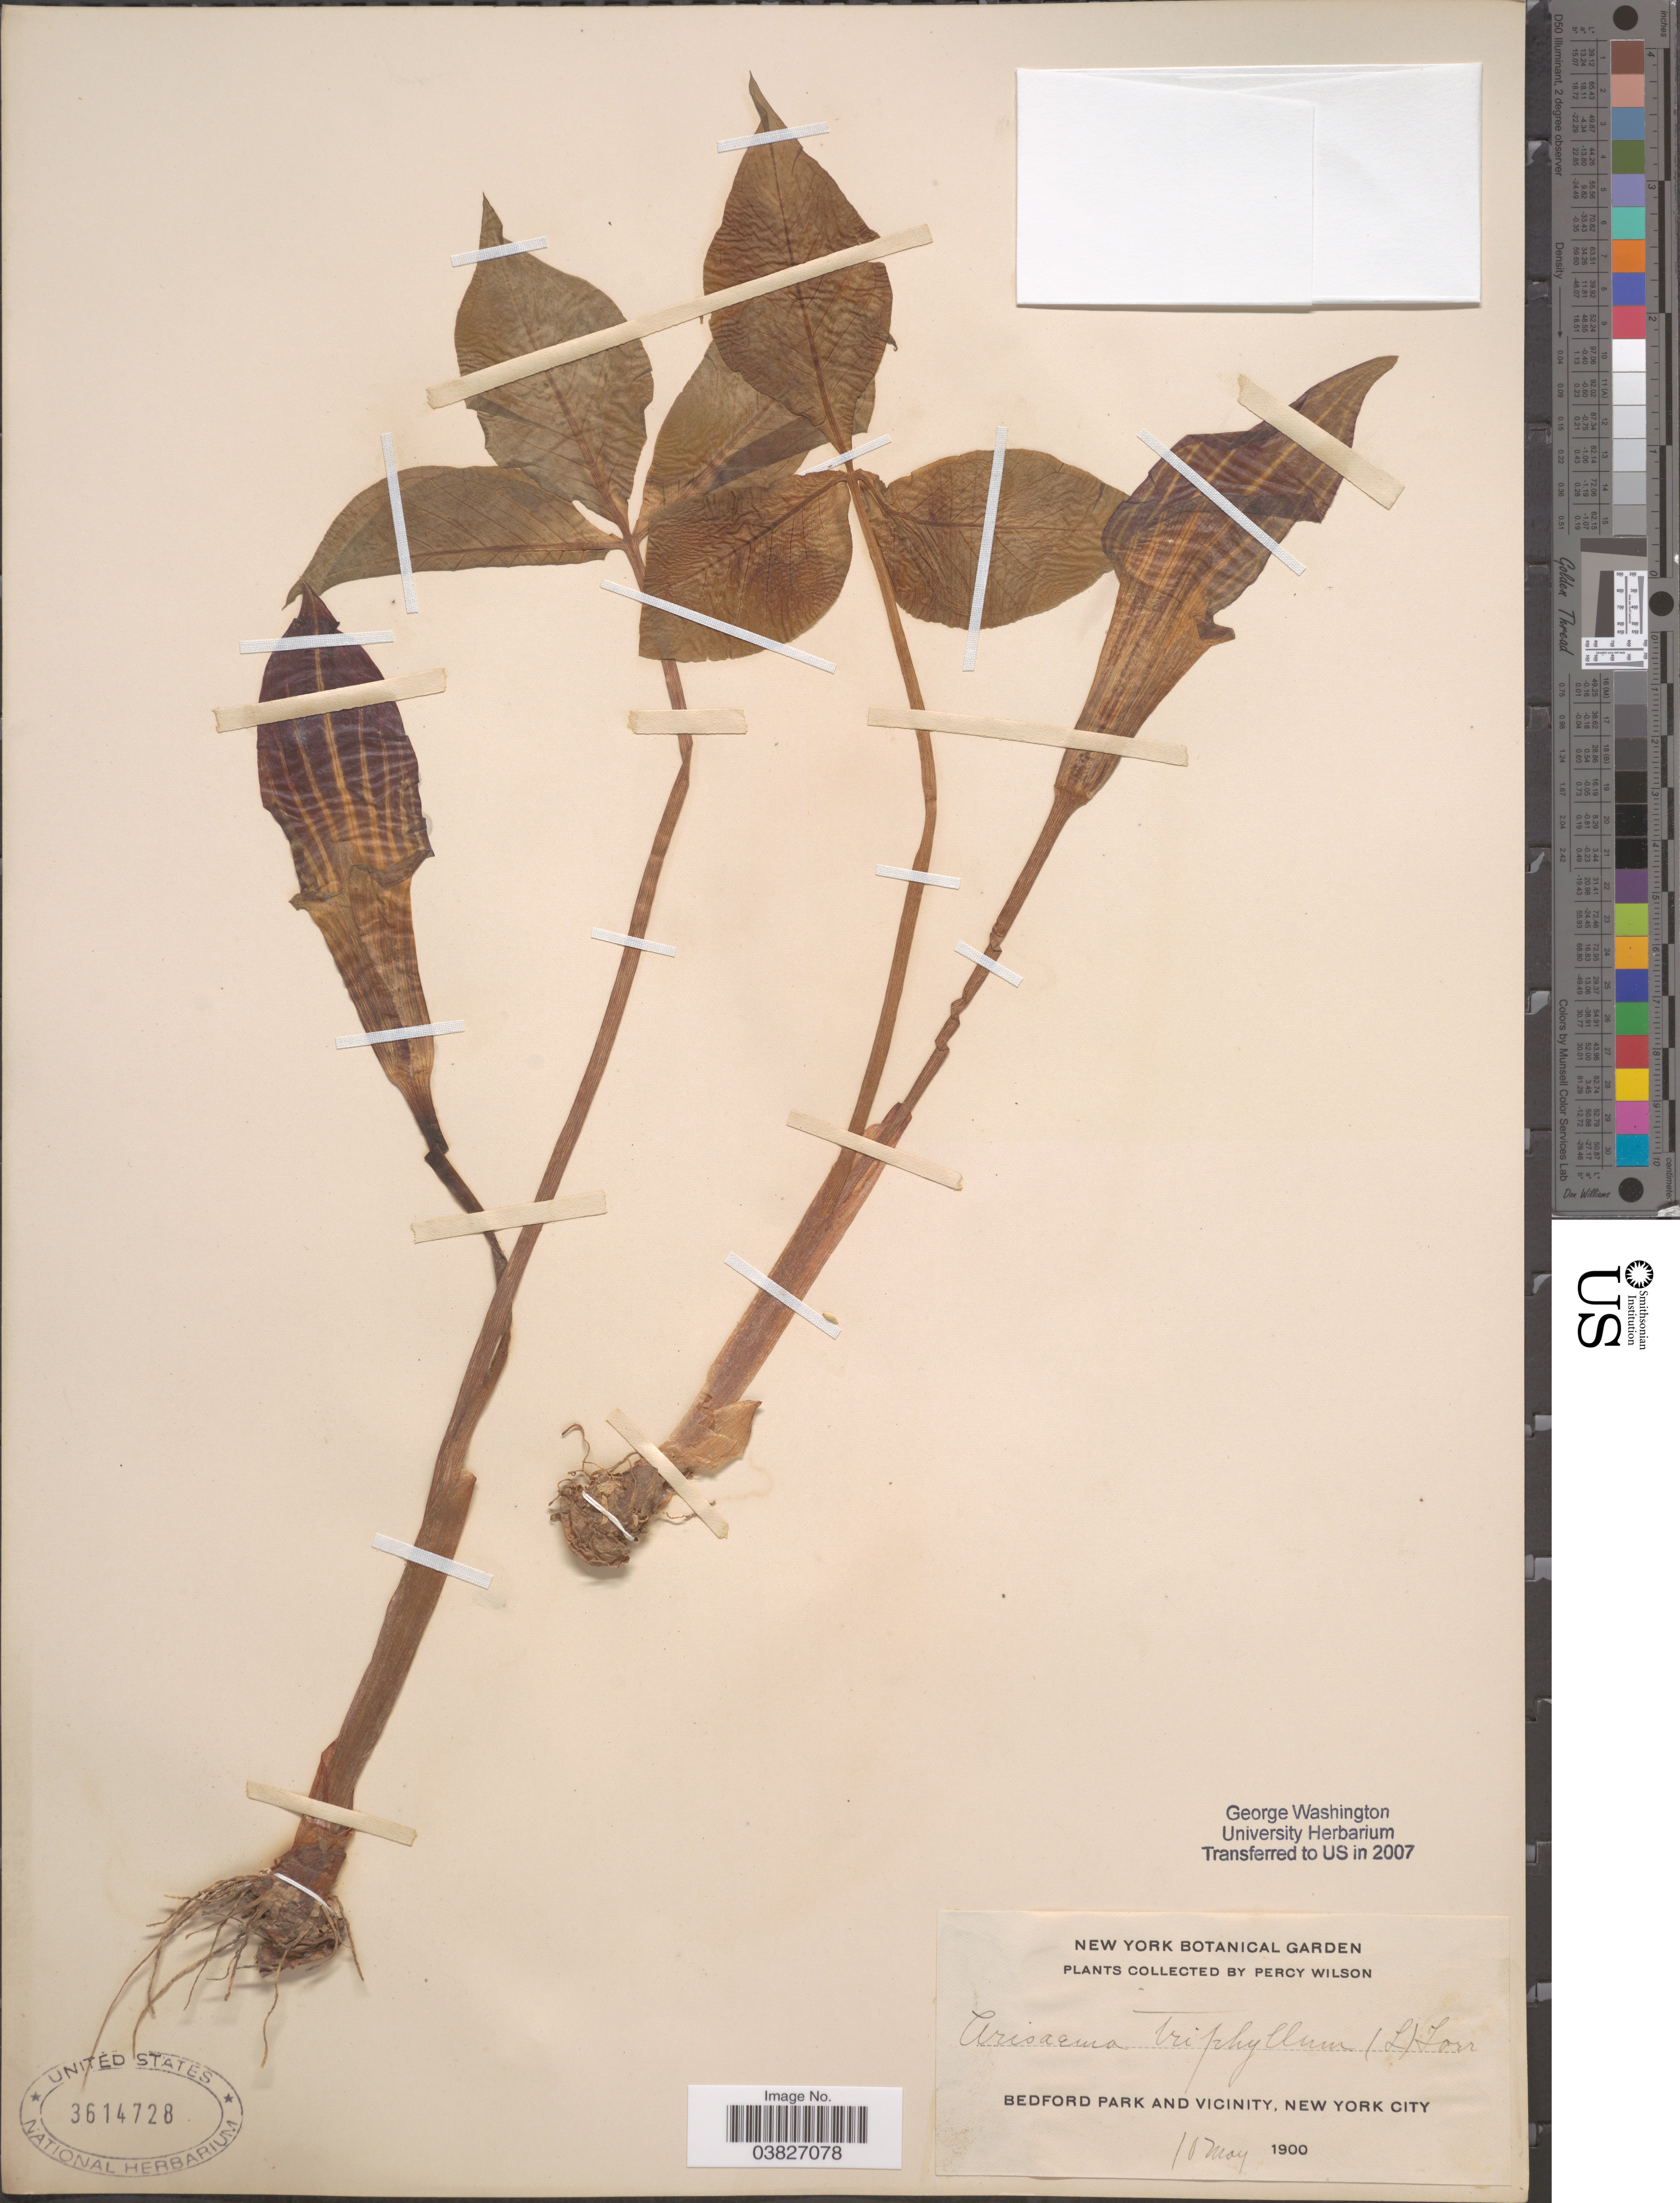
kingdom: Plantae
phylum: Tracheophyta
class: Liliopsida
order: Alismatales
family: Araceae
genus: Arisaema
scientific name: Arisaema triphyllum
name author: (L.) Schott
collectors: P. Wilson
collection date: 1900-05-10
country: United States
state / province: New York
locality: Bedford Park and vicinity, New York City.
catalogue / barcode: US 3614728